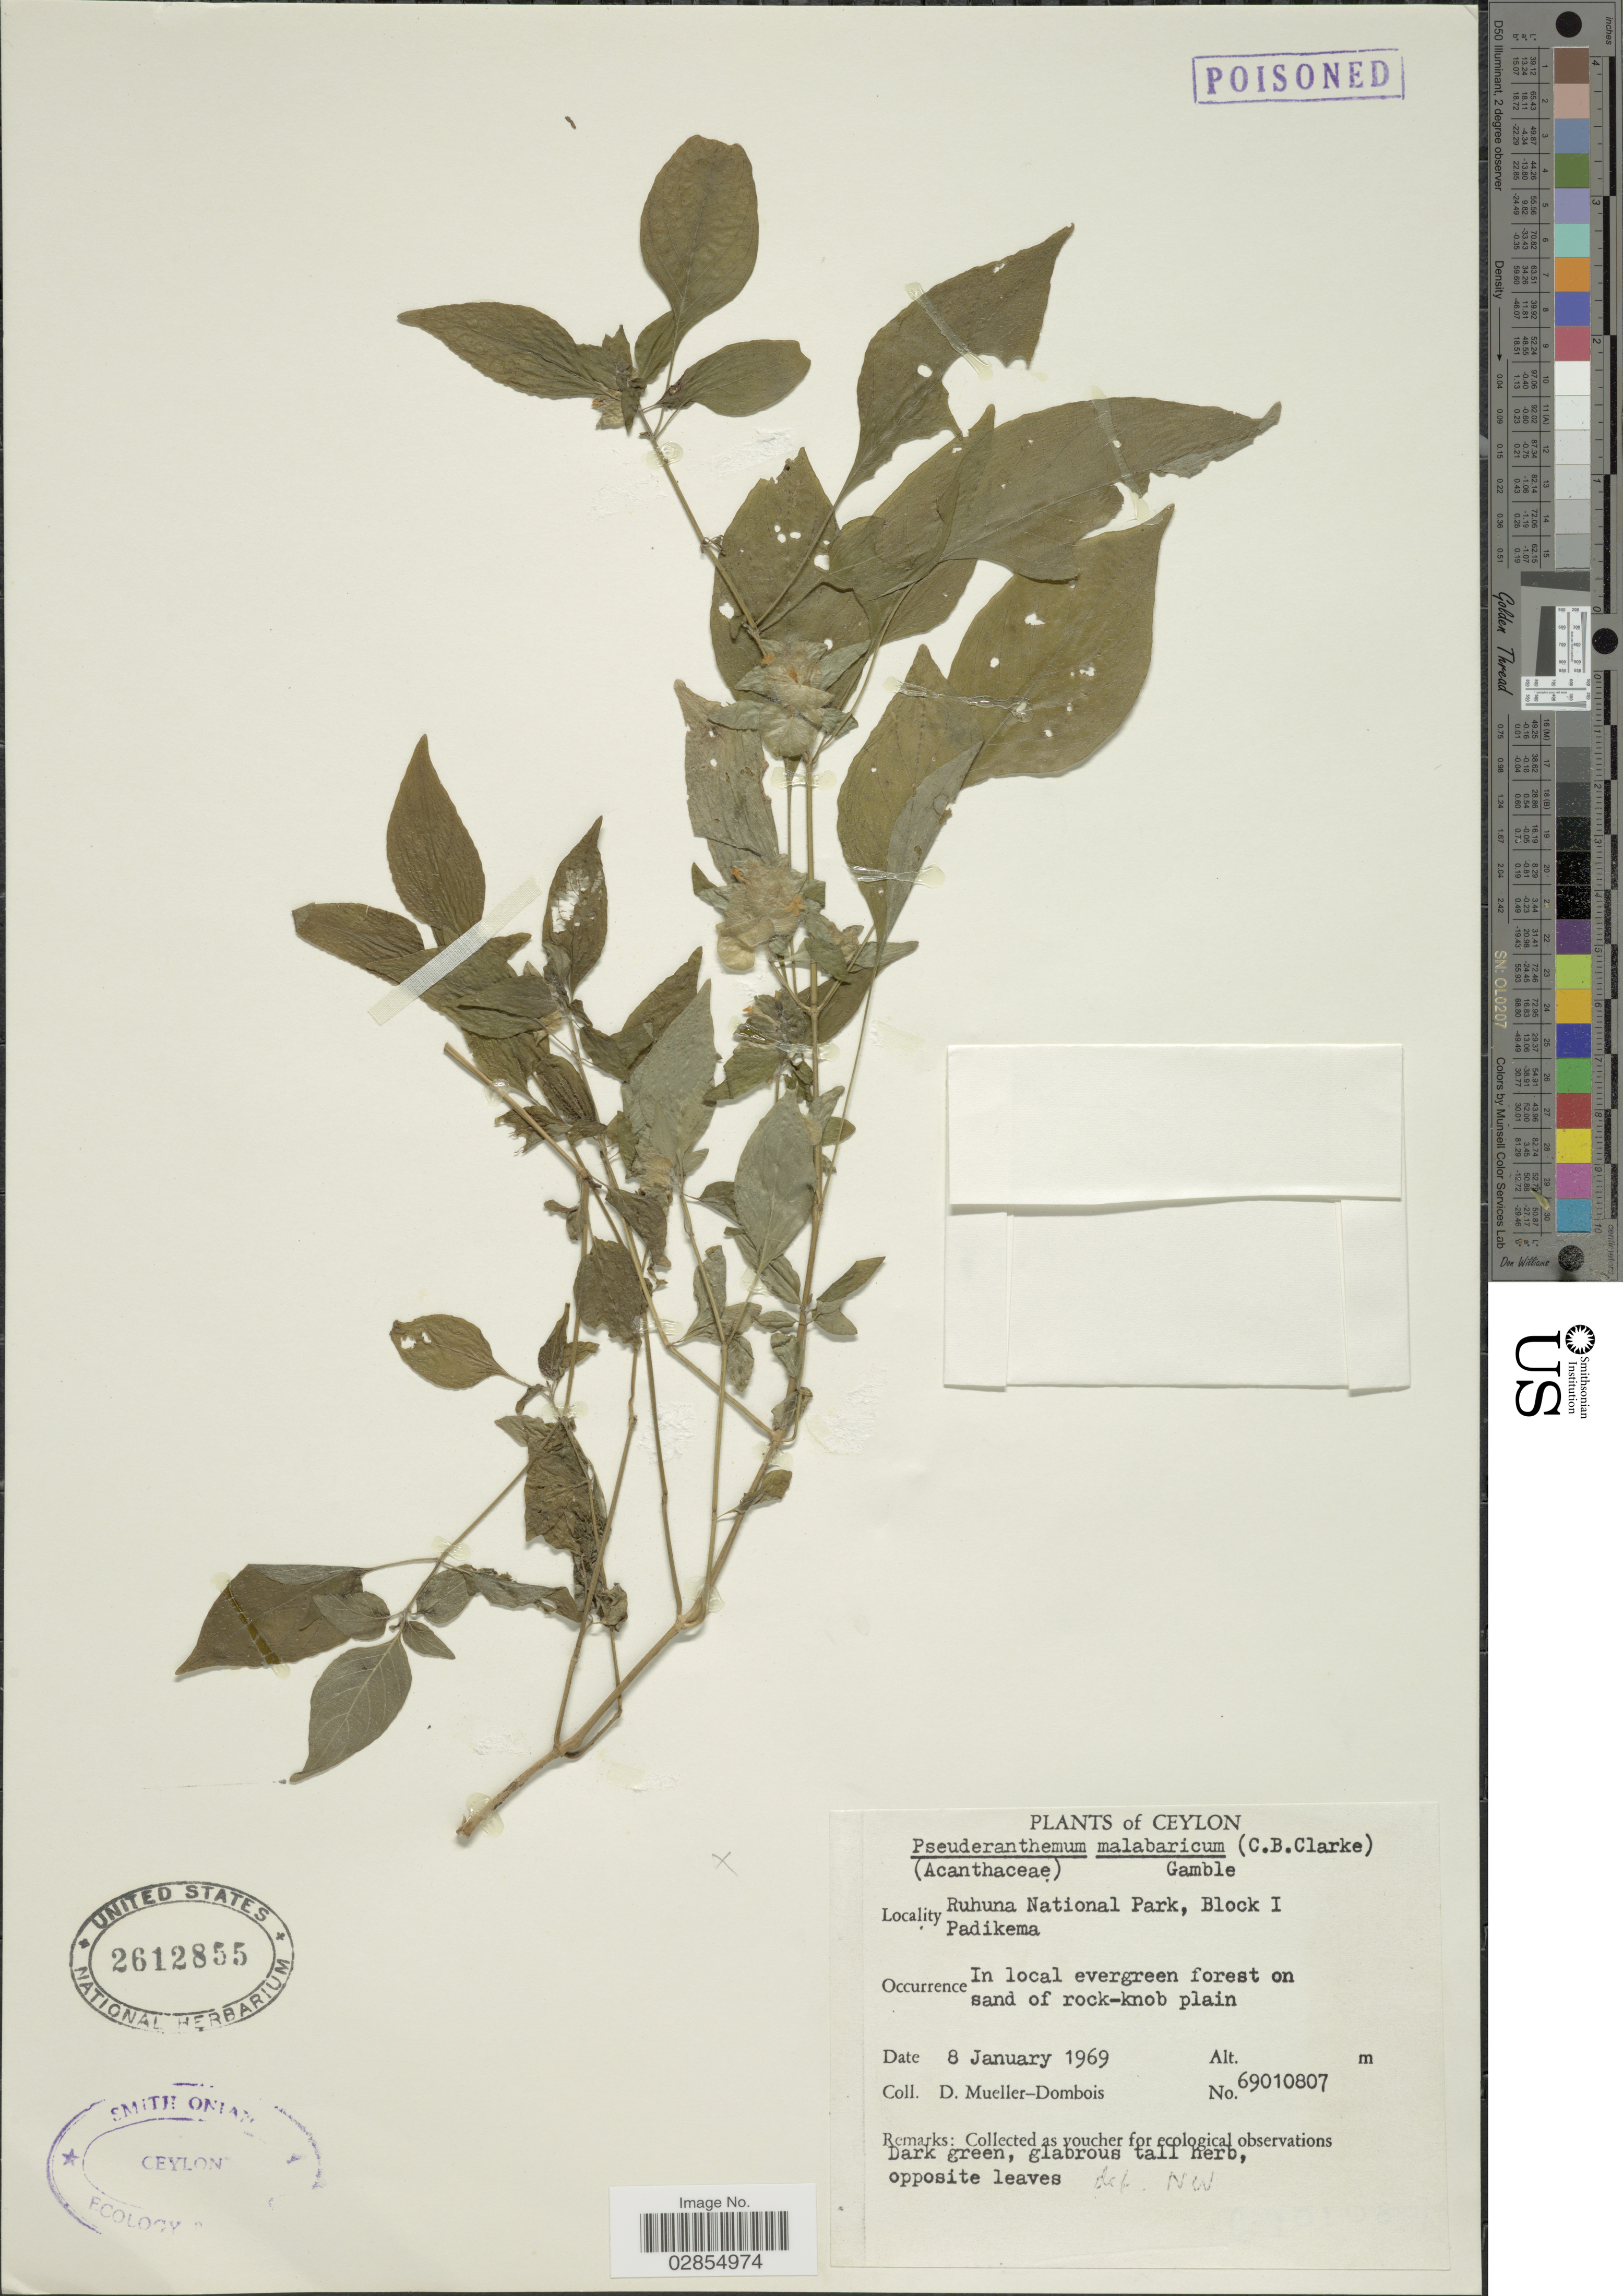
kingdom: Plantae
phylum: Tracheophyta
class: Magnoliopsida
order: Lamiales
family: Acanthaceae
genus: Phaulopsis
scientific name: Phaulopsis dorsiflora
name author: (Retz.) Santapau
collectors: D. Mueller-Dombois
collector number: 69010807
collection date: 1969-01-08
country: Sri Lanka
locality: Ceylon, Ruhuna National Park, Block I Padikema.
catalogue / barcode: US 2612855